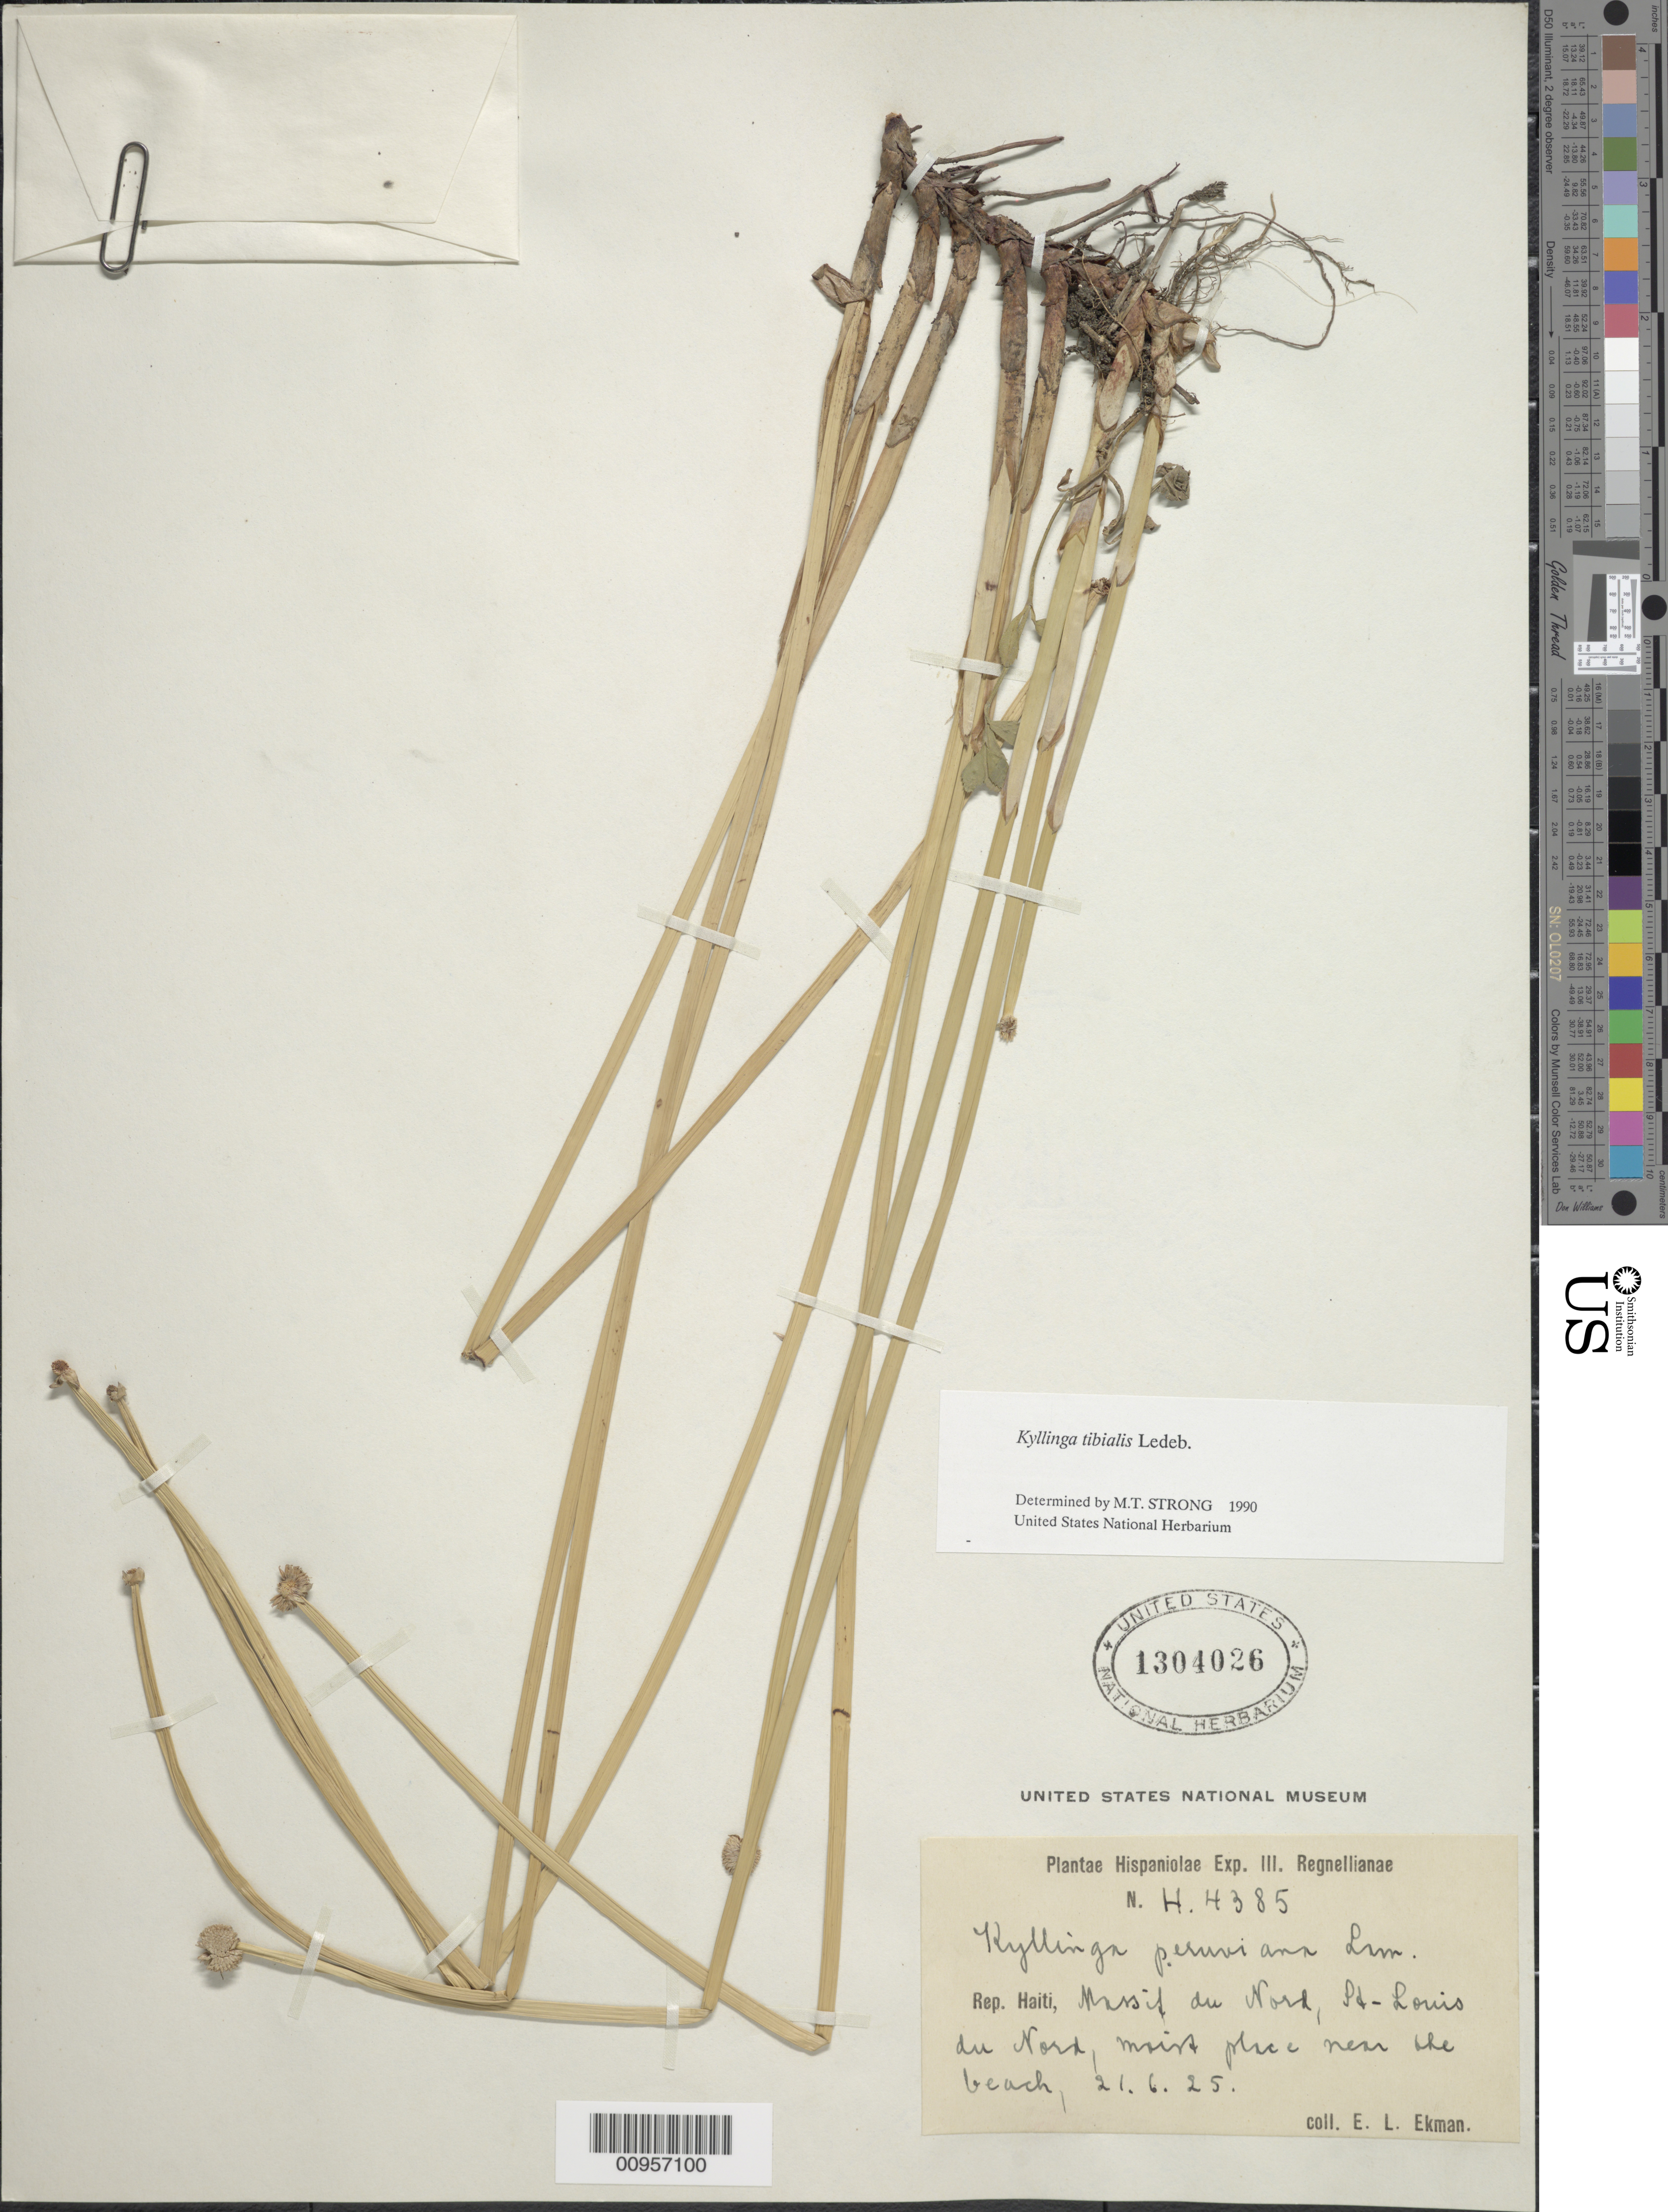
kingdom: Plantae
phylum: Tracheophyta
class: Liliopsida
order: Poales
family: Cyperaceae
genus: Cyperus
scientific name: Cyperus tibialis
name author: (Poit. ex Ledeb.) Govaerts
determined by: Strong, Mark T., (BOT), Smithsonian Institution - National Museum of Natural History (UNITED STATES)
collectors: E. L. Ekman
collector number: H 4385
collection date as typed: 22 Jun 1925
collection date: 1925-06-22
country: Haiti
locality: Massif du Nort, St.Louis du Nord, near the beach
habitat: Moist places near the beach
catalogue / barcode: US 1304026